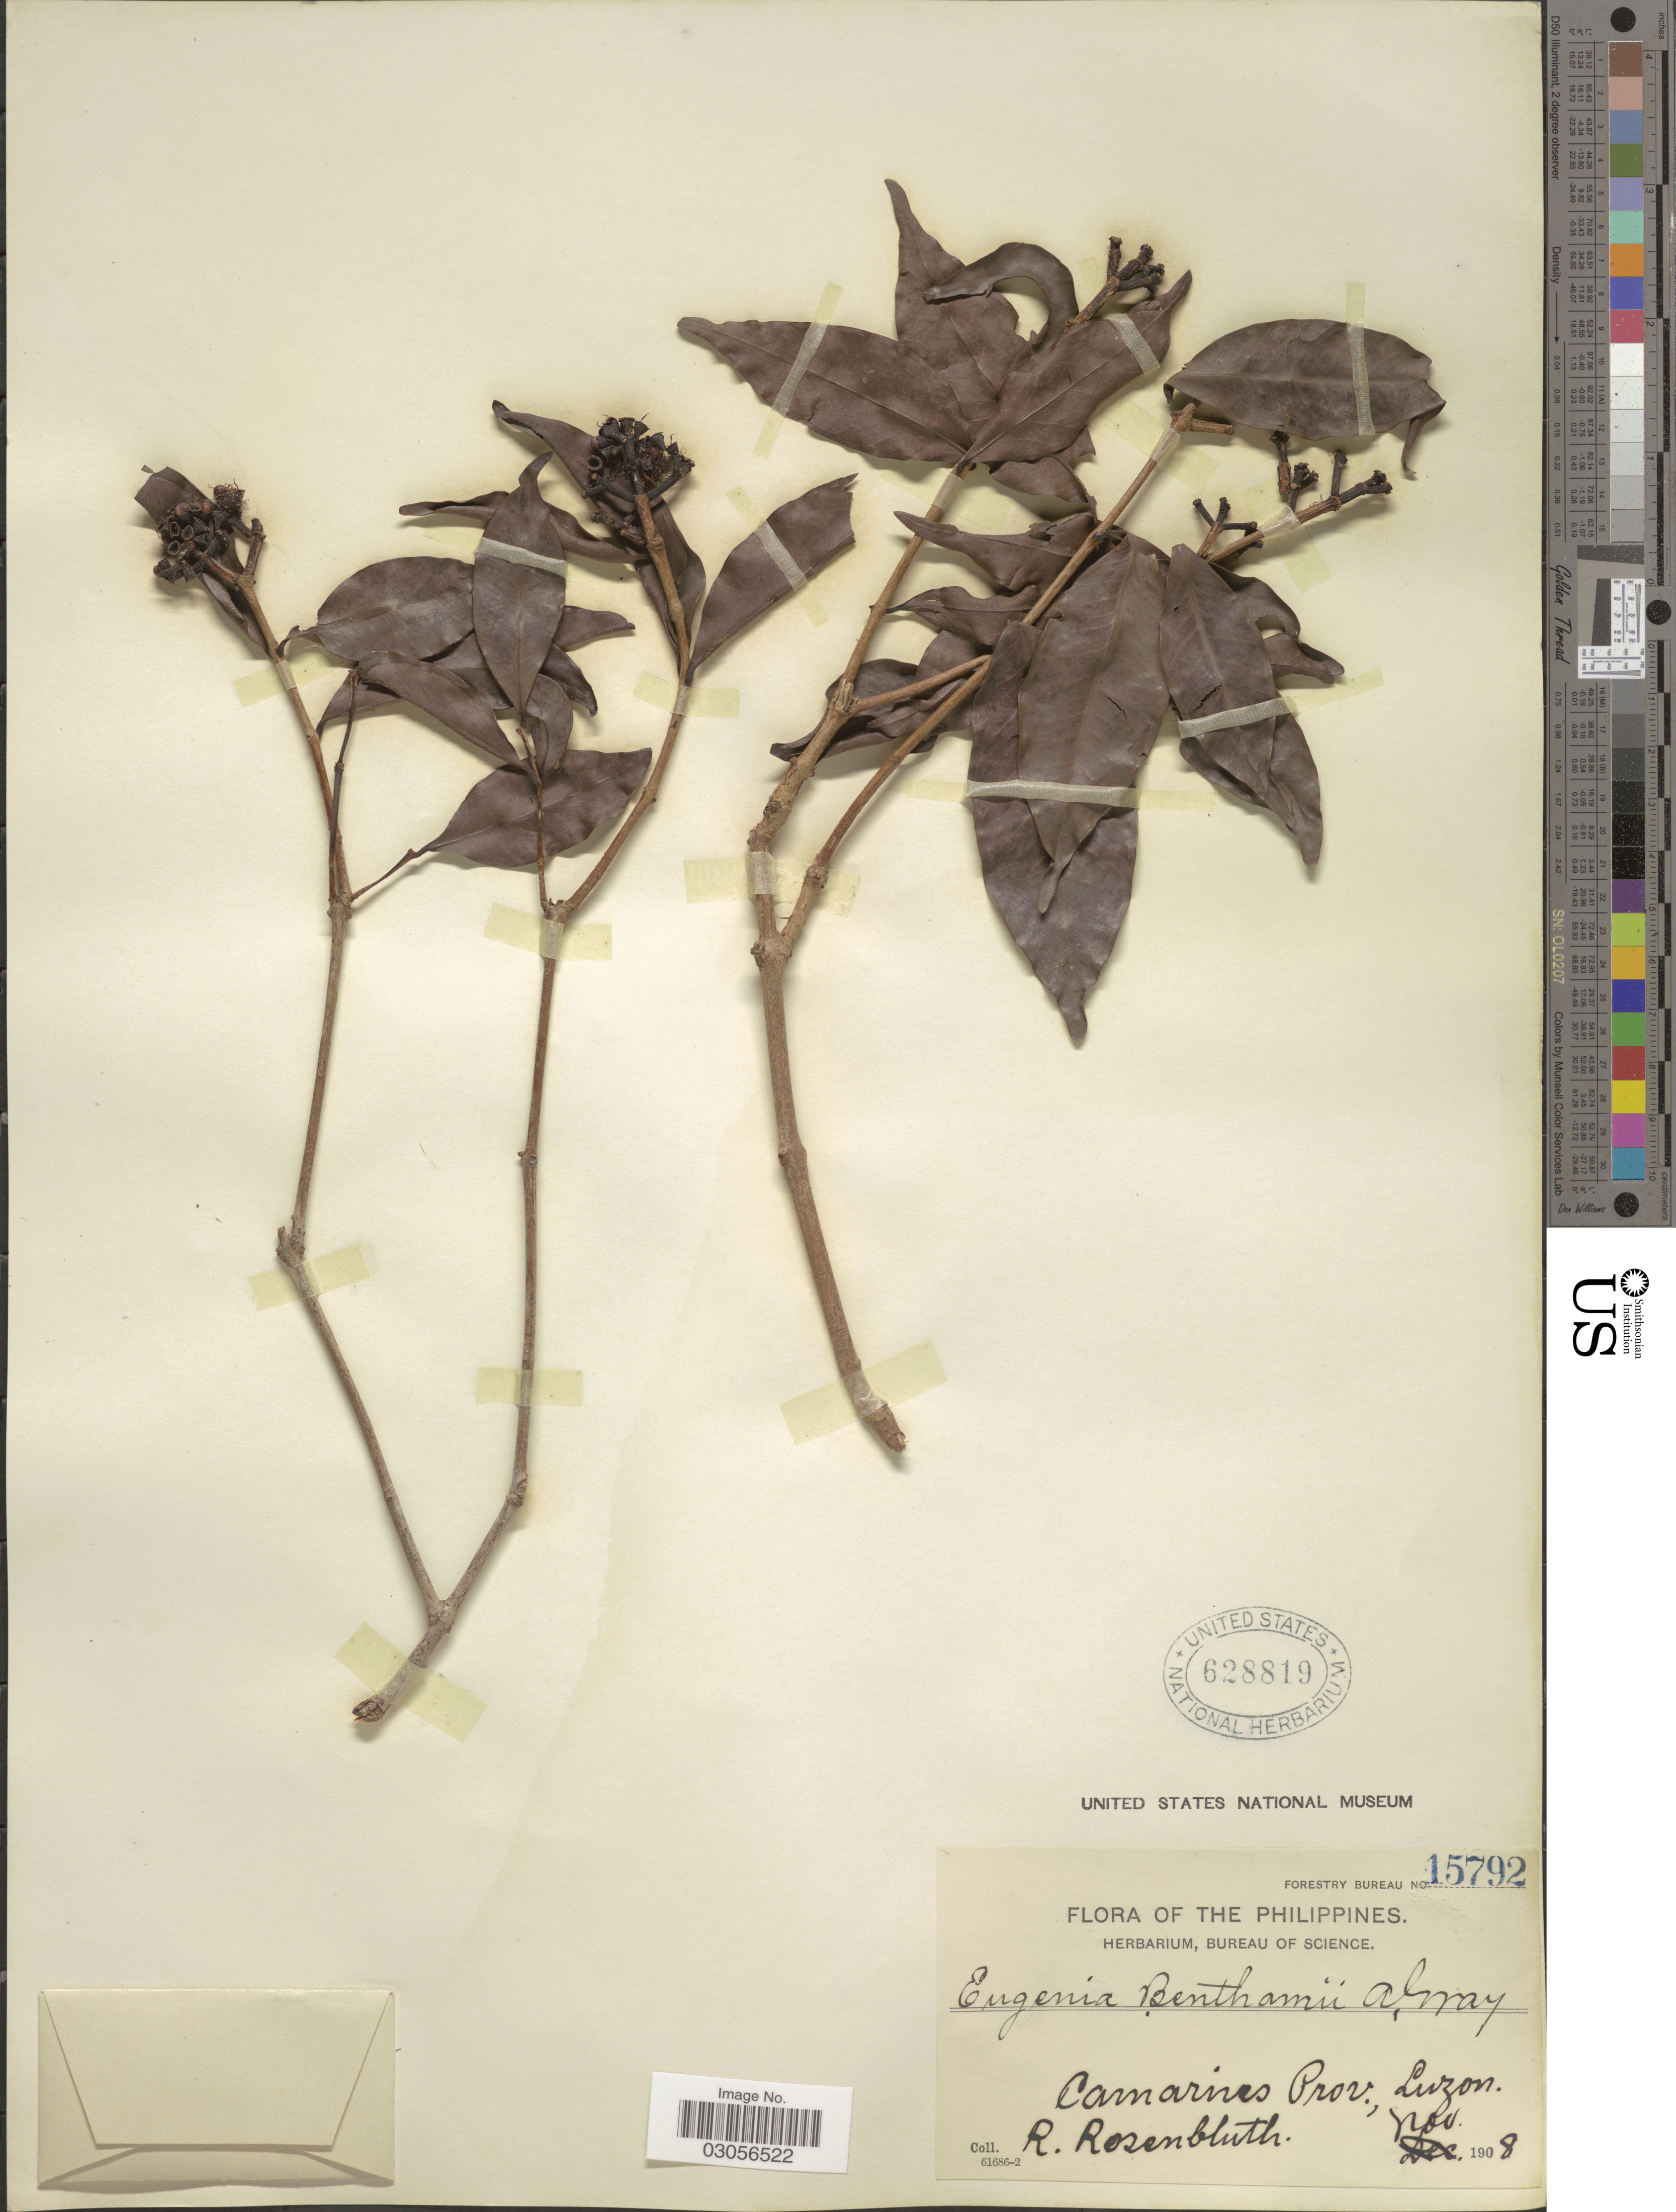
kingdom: Plantae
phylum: Tracheophyta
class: Magnoliopsida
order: Myrtales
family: Myrtaceae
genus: Syzygium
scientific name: Syzygium nitidum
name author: Benth.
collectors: R. Rosenbluth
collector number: Forestry Bureau 15792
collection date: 1908-11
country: Philippines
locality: Camarines Prov., Luzon.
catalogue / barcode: US 628819